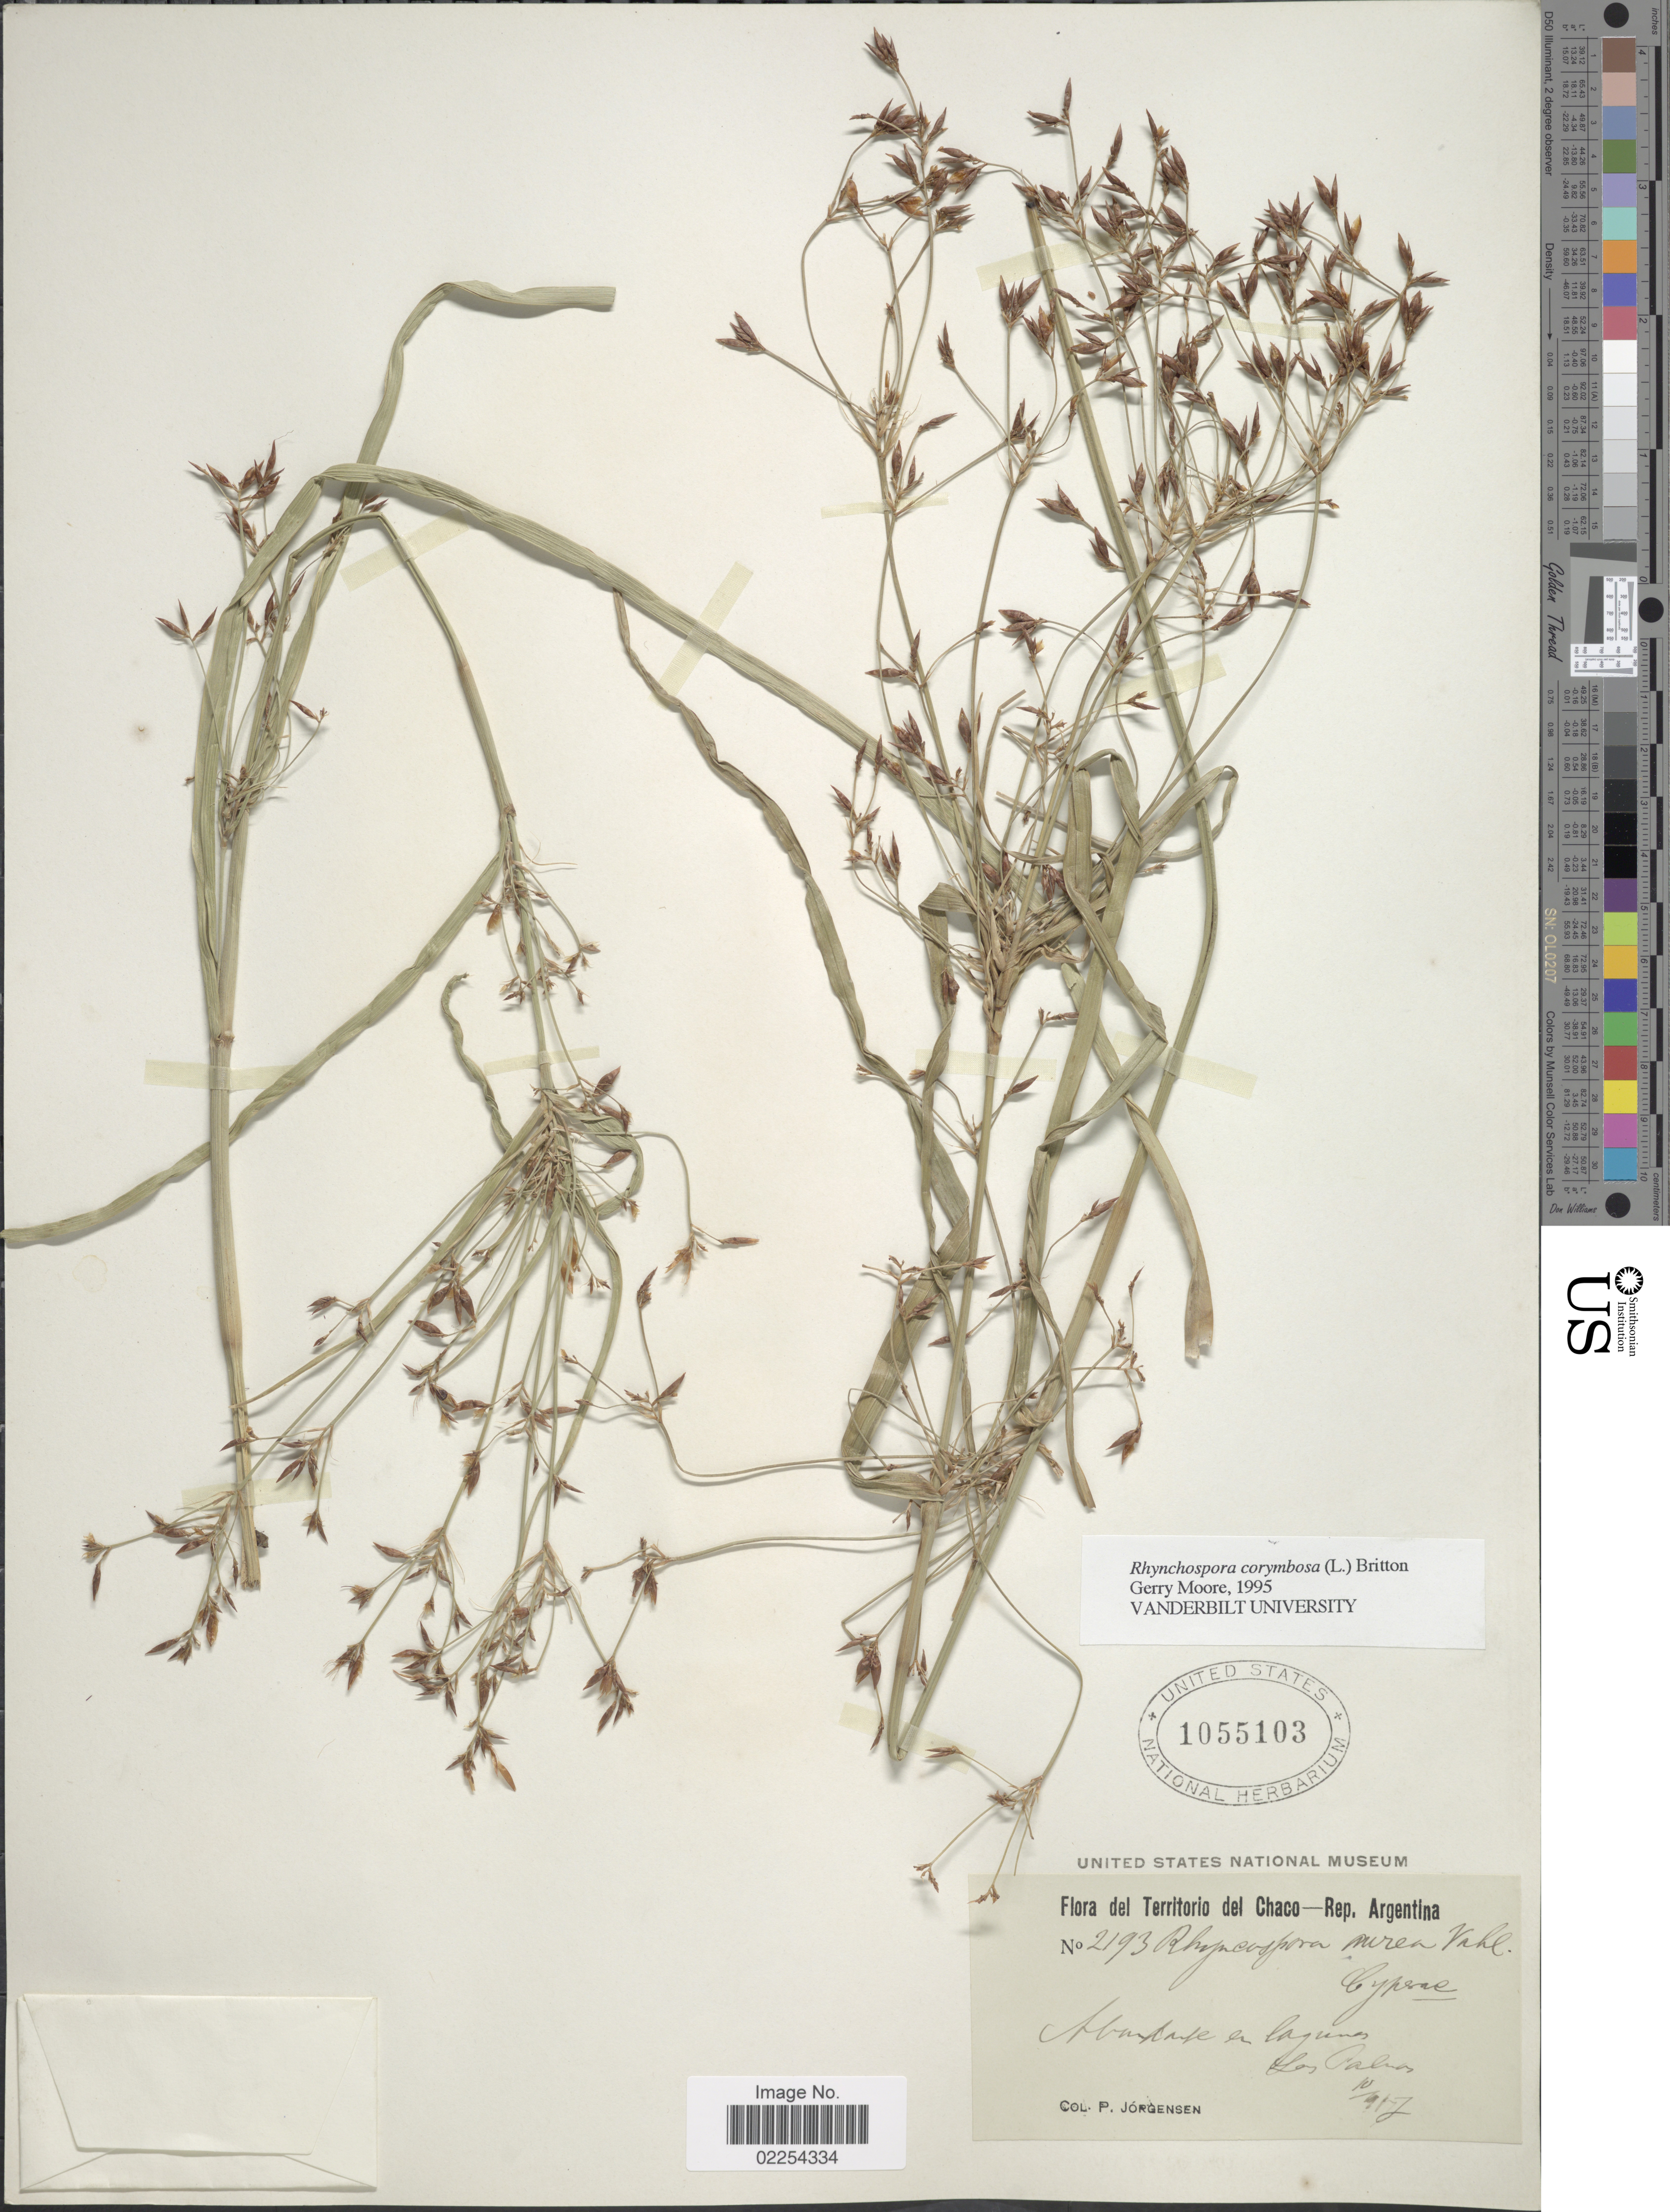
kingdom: Plantae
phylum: Tracheophyta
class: Liliopsida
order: Poales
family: Cyperaceae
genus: Rhynchospora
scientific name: Rhynchospora corymbosa var. chacoensis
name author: (Barros) Svenson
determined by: Weber, P., (ICN), Universidade Federal do Rio Grande do Sul (BRAZIL)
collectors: P. Jörgensen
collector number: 2193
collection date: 1917-10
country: Argentina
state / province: Chaco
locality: Territorio del Chaco, Abundante en lagunas, Los Palmas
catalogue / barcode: US 1055103